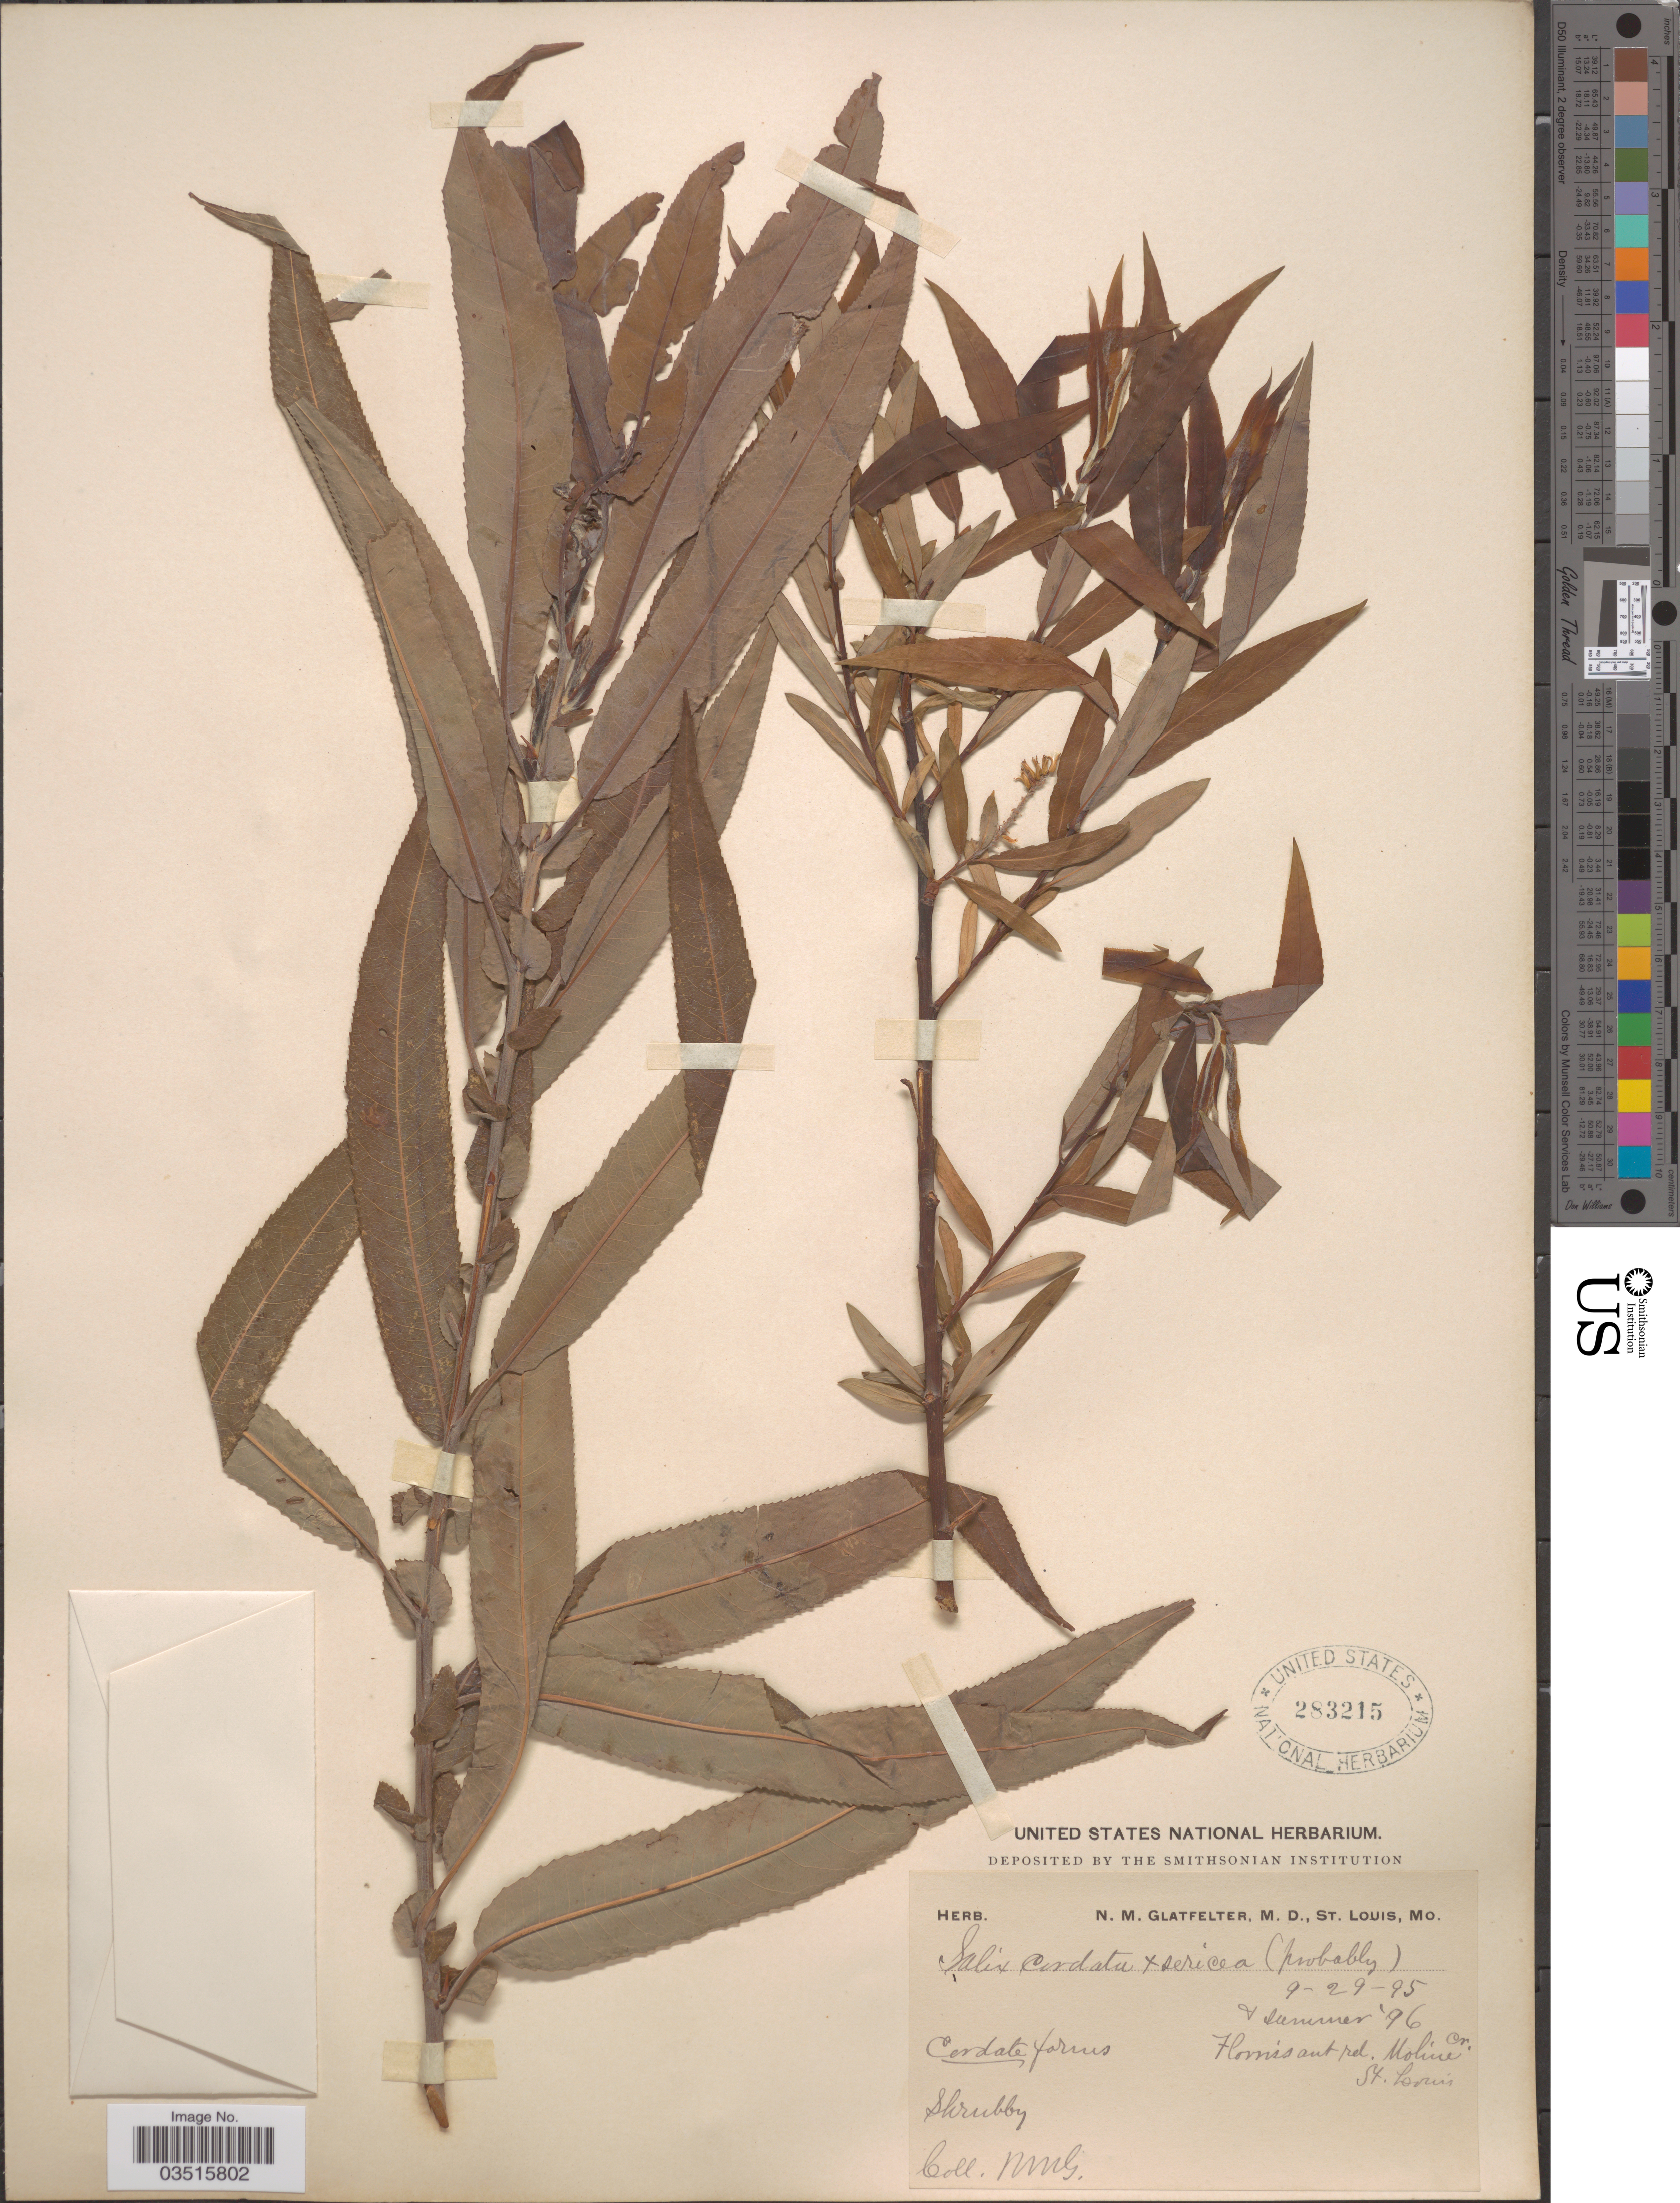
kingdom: Plantae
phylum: Tracheophyta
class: Magnoliopsida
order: Malpighiales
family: Salicaceae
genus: Salix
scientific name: Salix missouriensis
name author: Bebb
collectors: N. M. Glatfelter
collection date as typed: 9 - 29 - 95 & Summer '96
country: United States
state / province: Missouri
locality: Moline Ct. St. Louis.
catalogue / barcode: US 283215